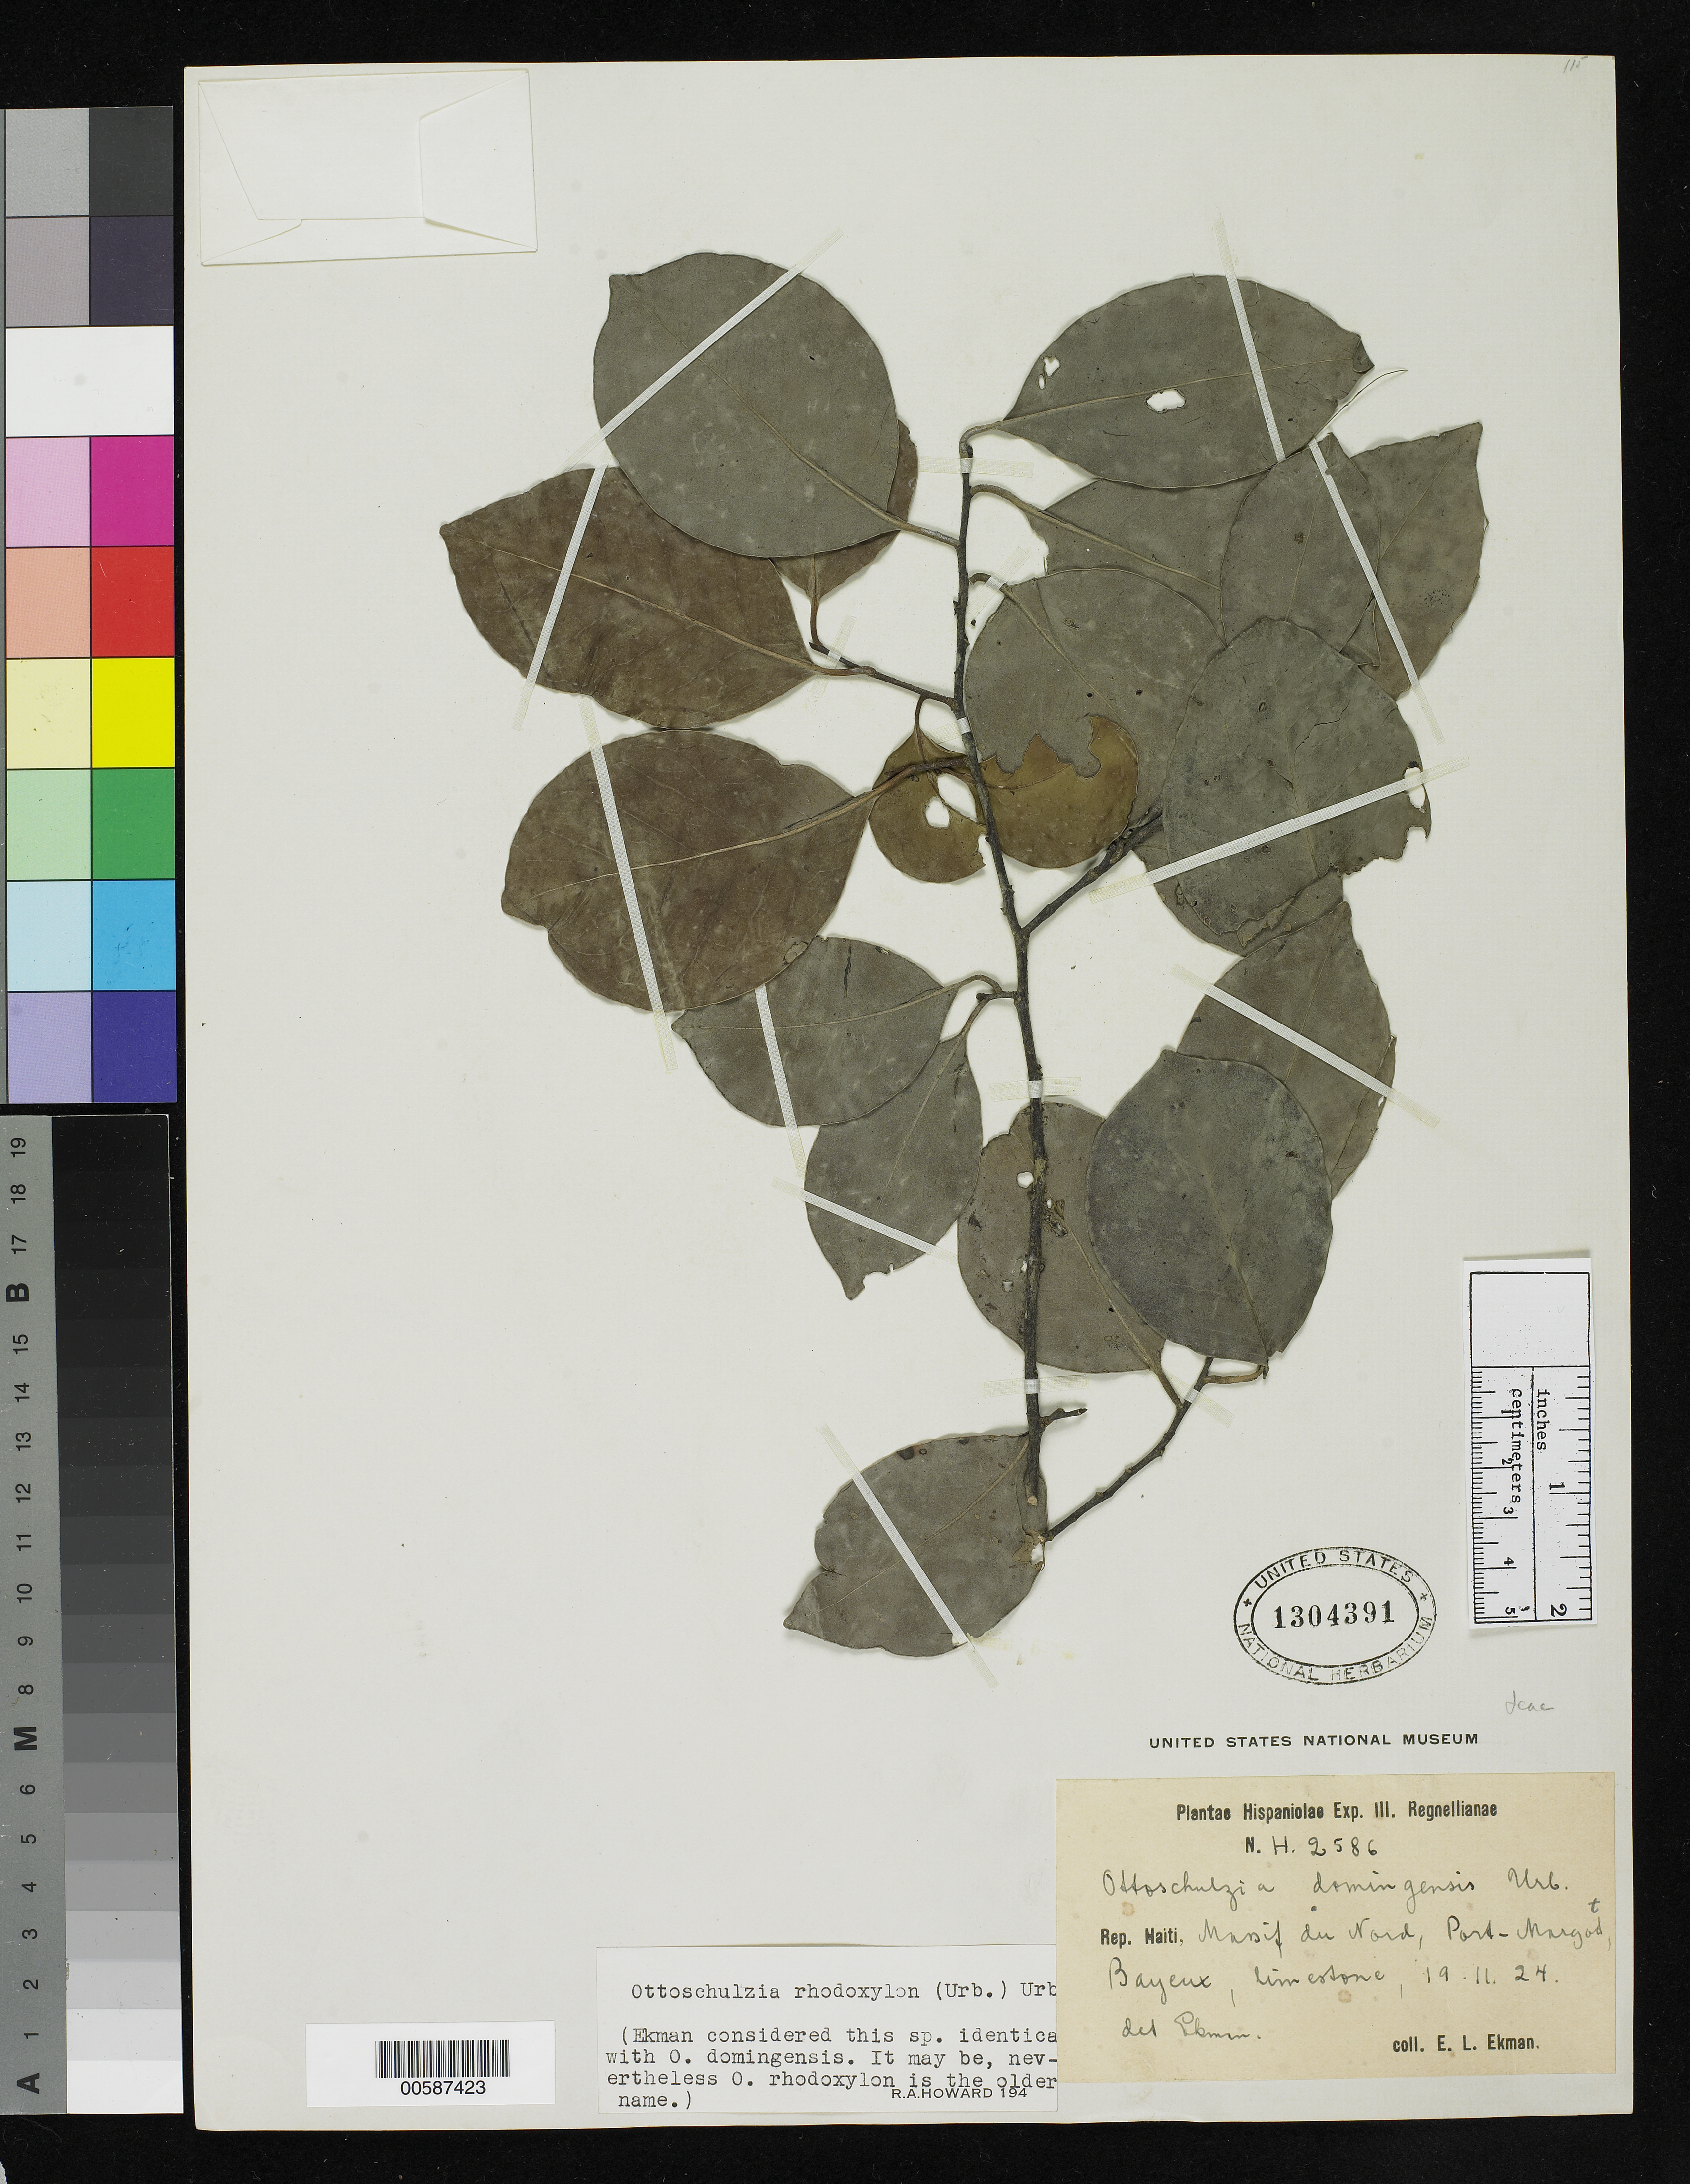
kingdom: Plantae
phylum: Tracheophyta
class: Magnoliopsida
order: Metteniusales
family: Metteniusaceae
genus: Ottoschulzia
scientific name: Ottoschulzia rhodoxylon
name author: (Urb.) Urb.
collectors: E. L. Ekman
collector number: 2586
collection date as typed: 19 Nov 1924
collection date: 1924-11-19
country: Haiti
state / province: Nord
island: Hispaniola Island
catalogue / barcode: US 1304391